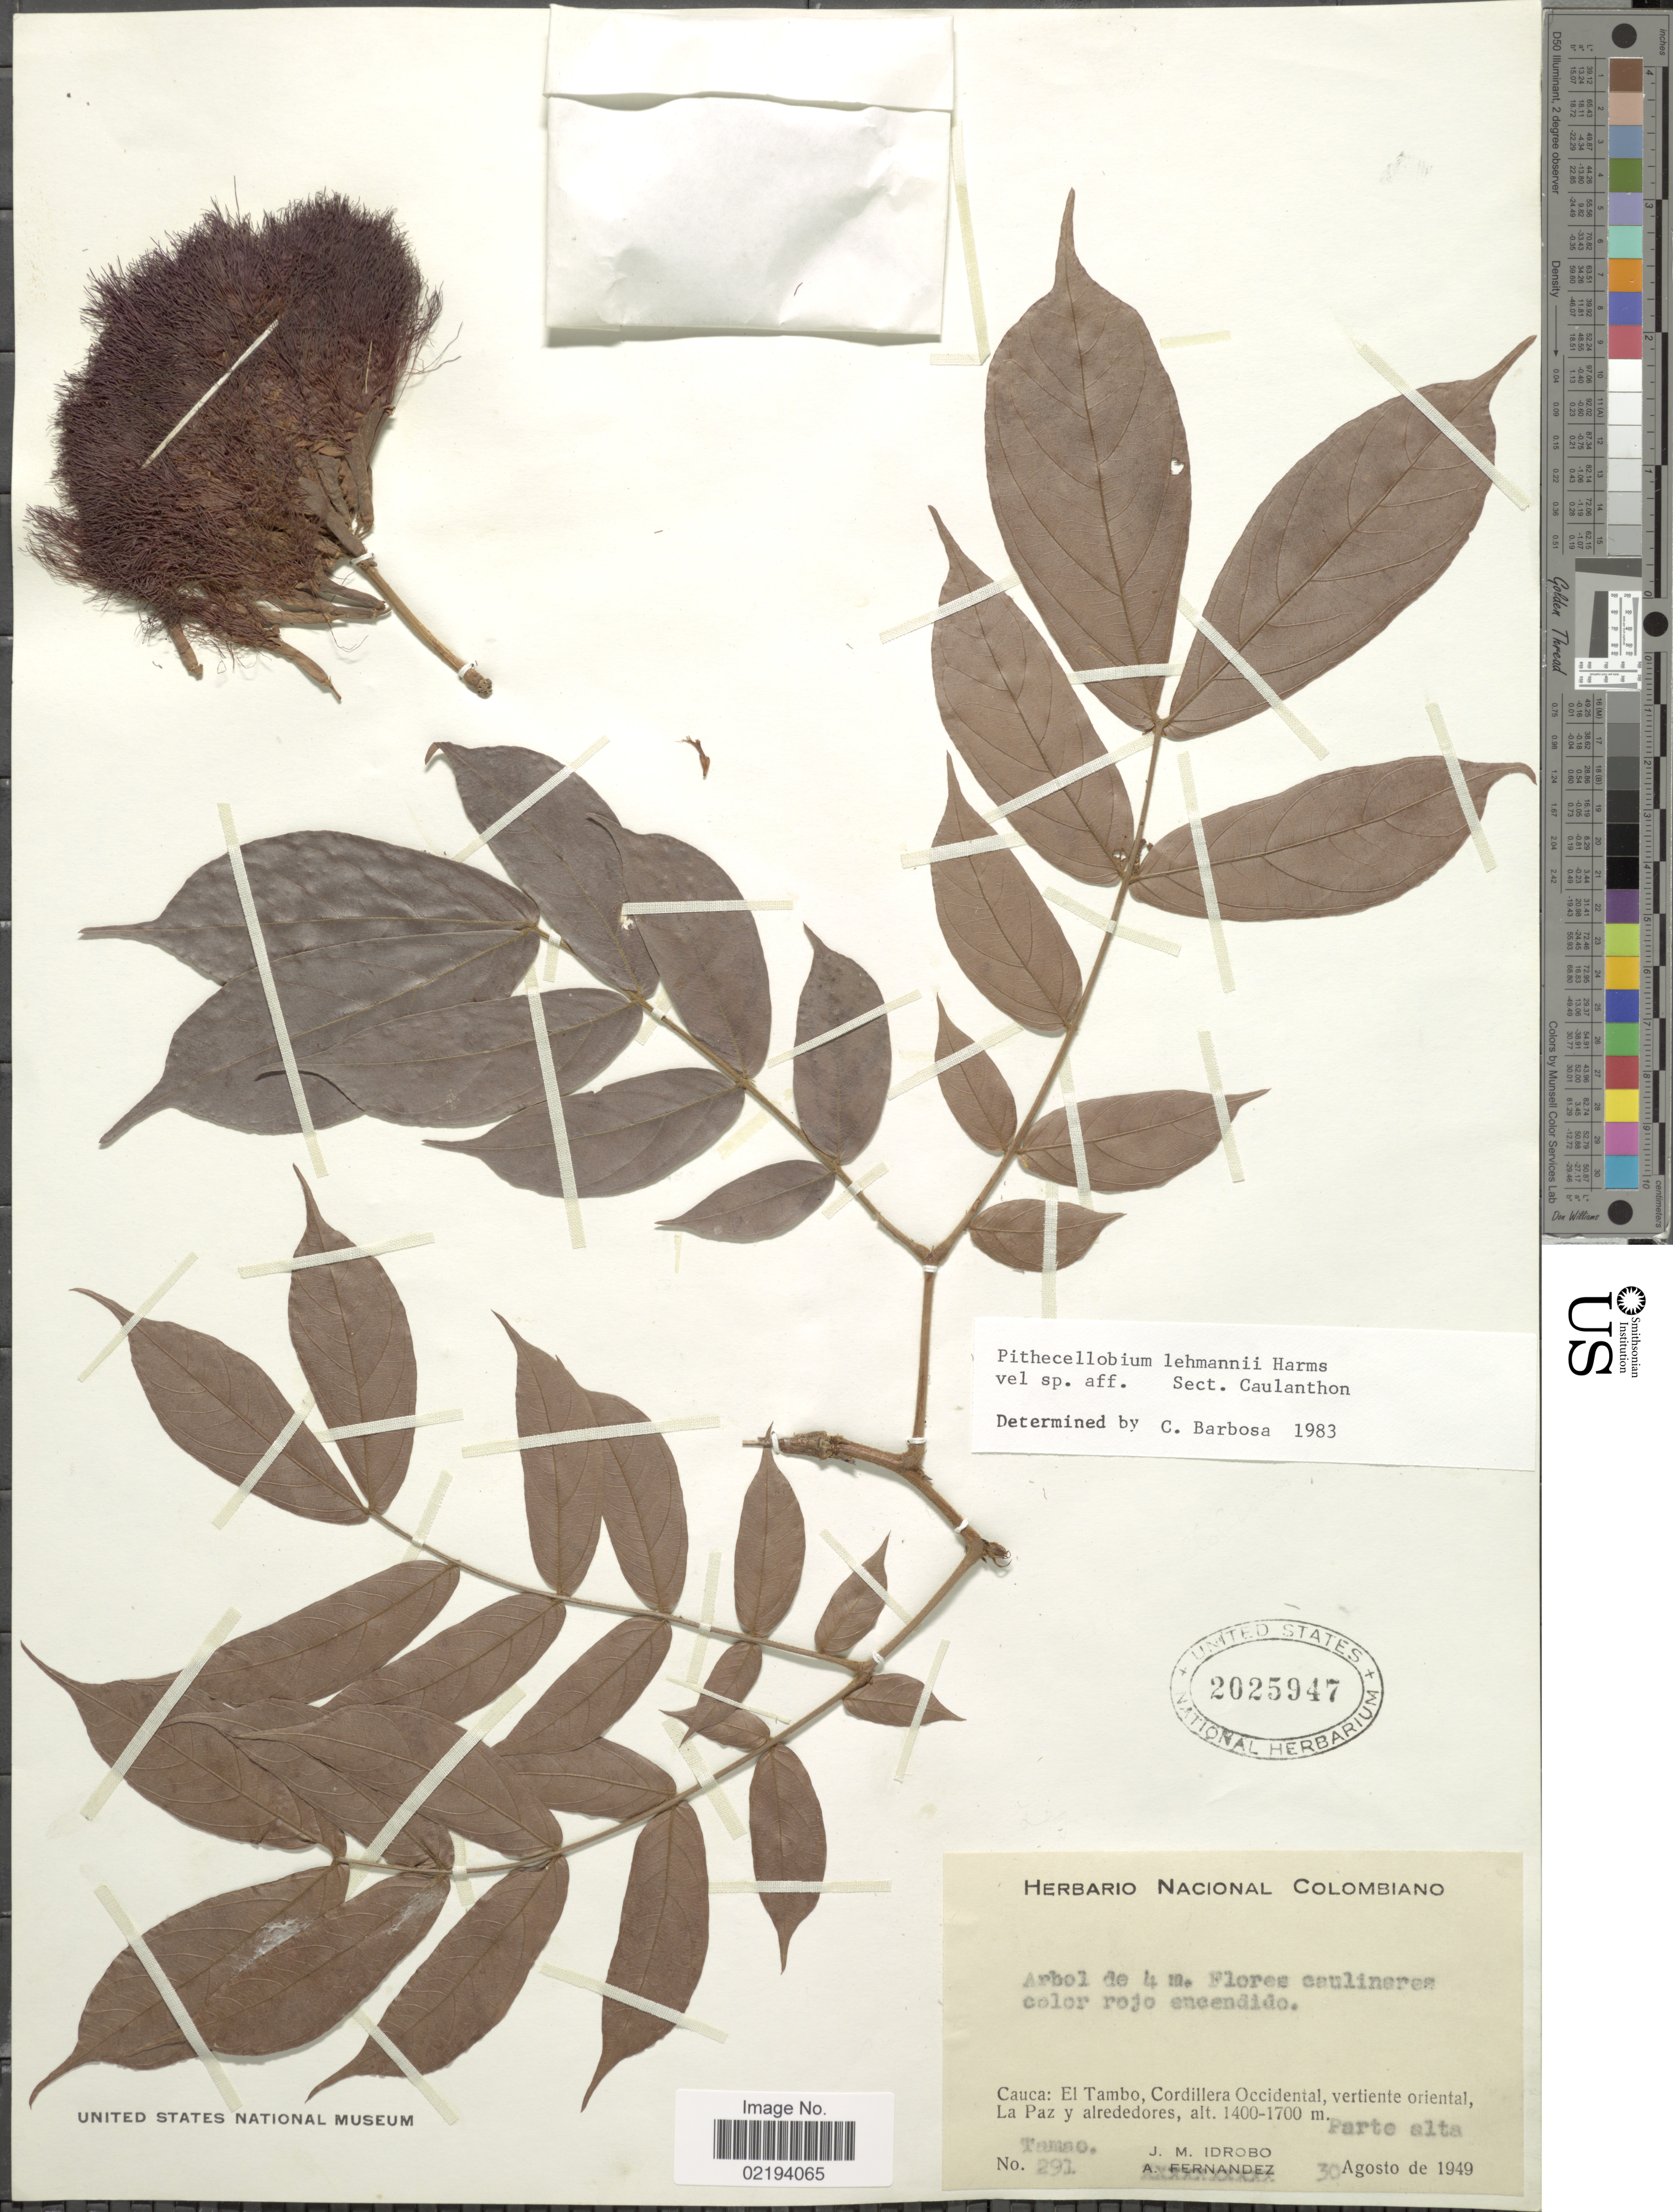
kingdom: Plantae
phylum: Tracheophyta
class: Magnoliopsida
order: Fabales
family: Fabaceae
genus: Zygia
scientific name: Zygia lehmannii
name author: (Harms) Britton & Rose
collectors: J. M. Idrobo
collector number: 291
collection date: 1949-08-30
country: Colombia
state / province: Cauca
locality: El Tambo, Cordillera Occidental, verteinte oriental, La Paz y alredores. Parte alta Tamao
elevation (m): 1400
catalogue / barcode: US 2025947